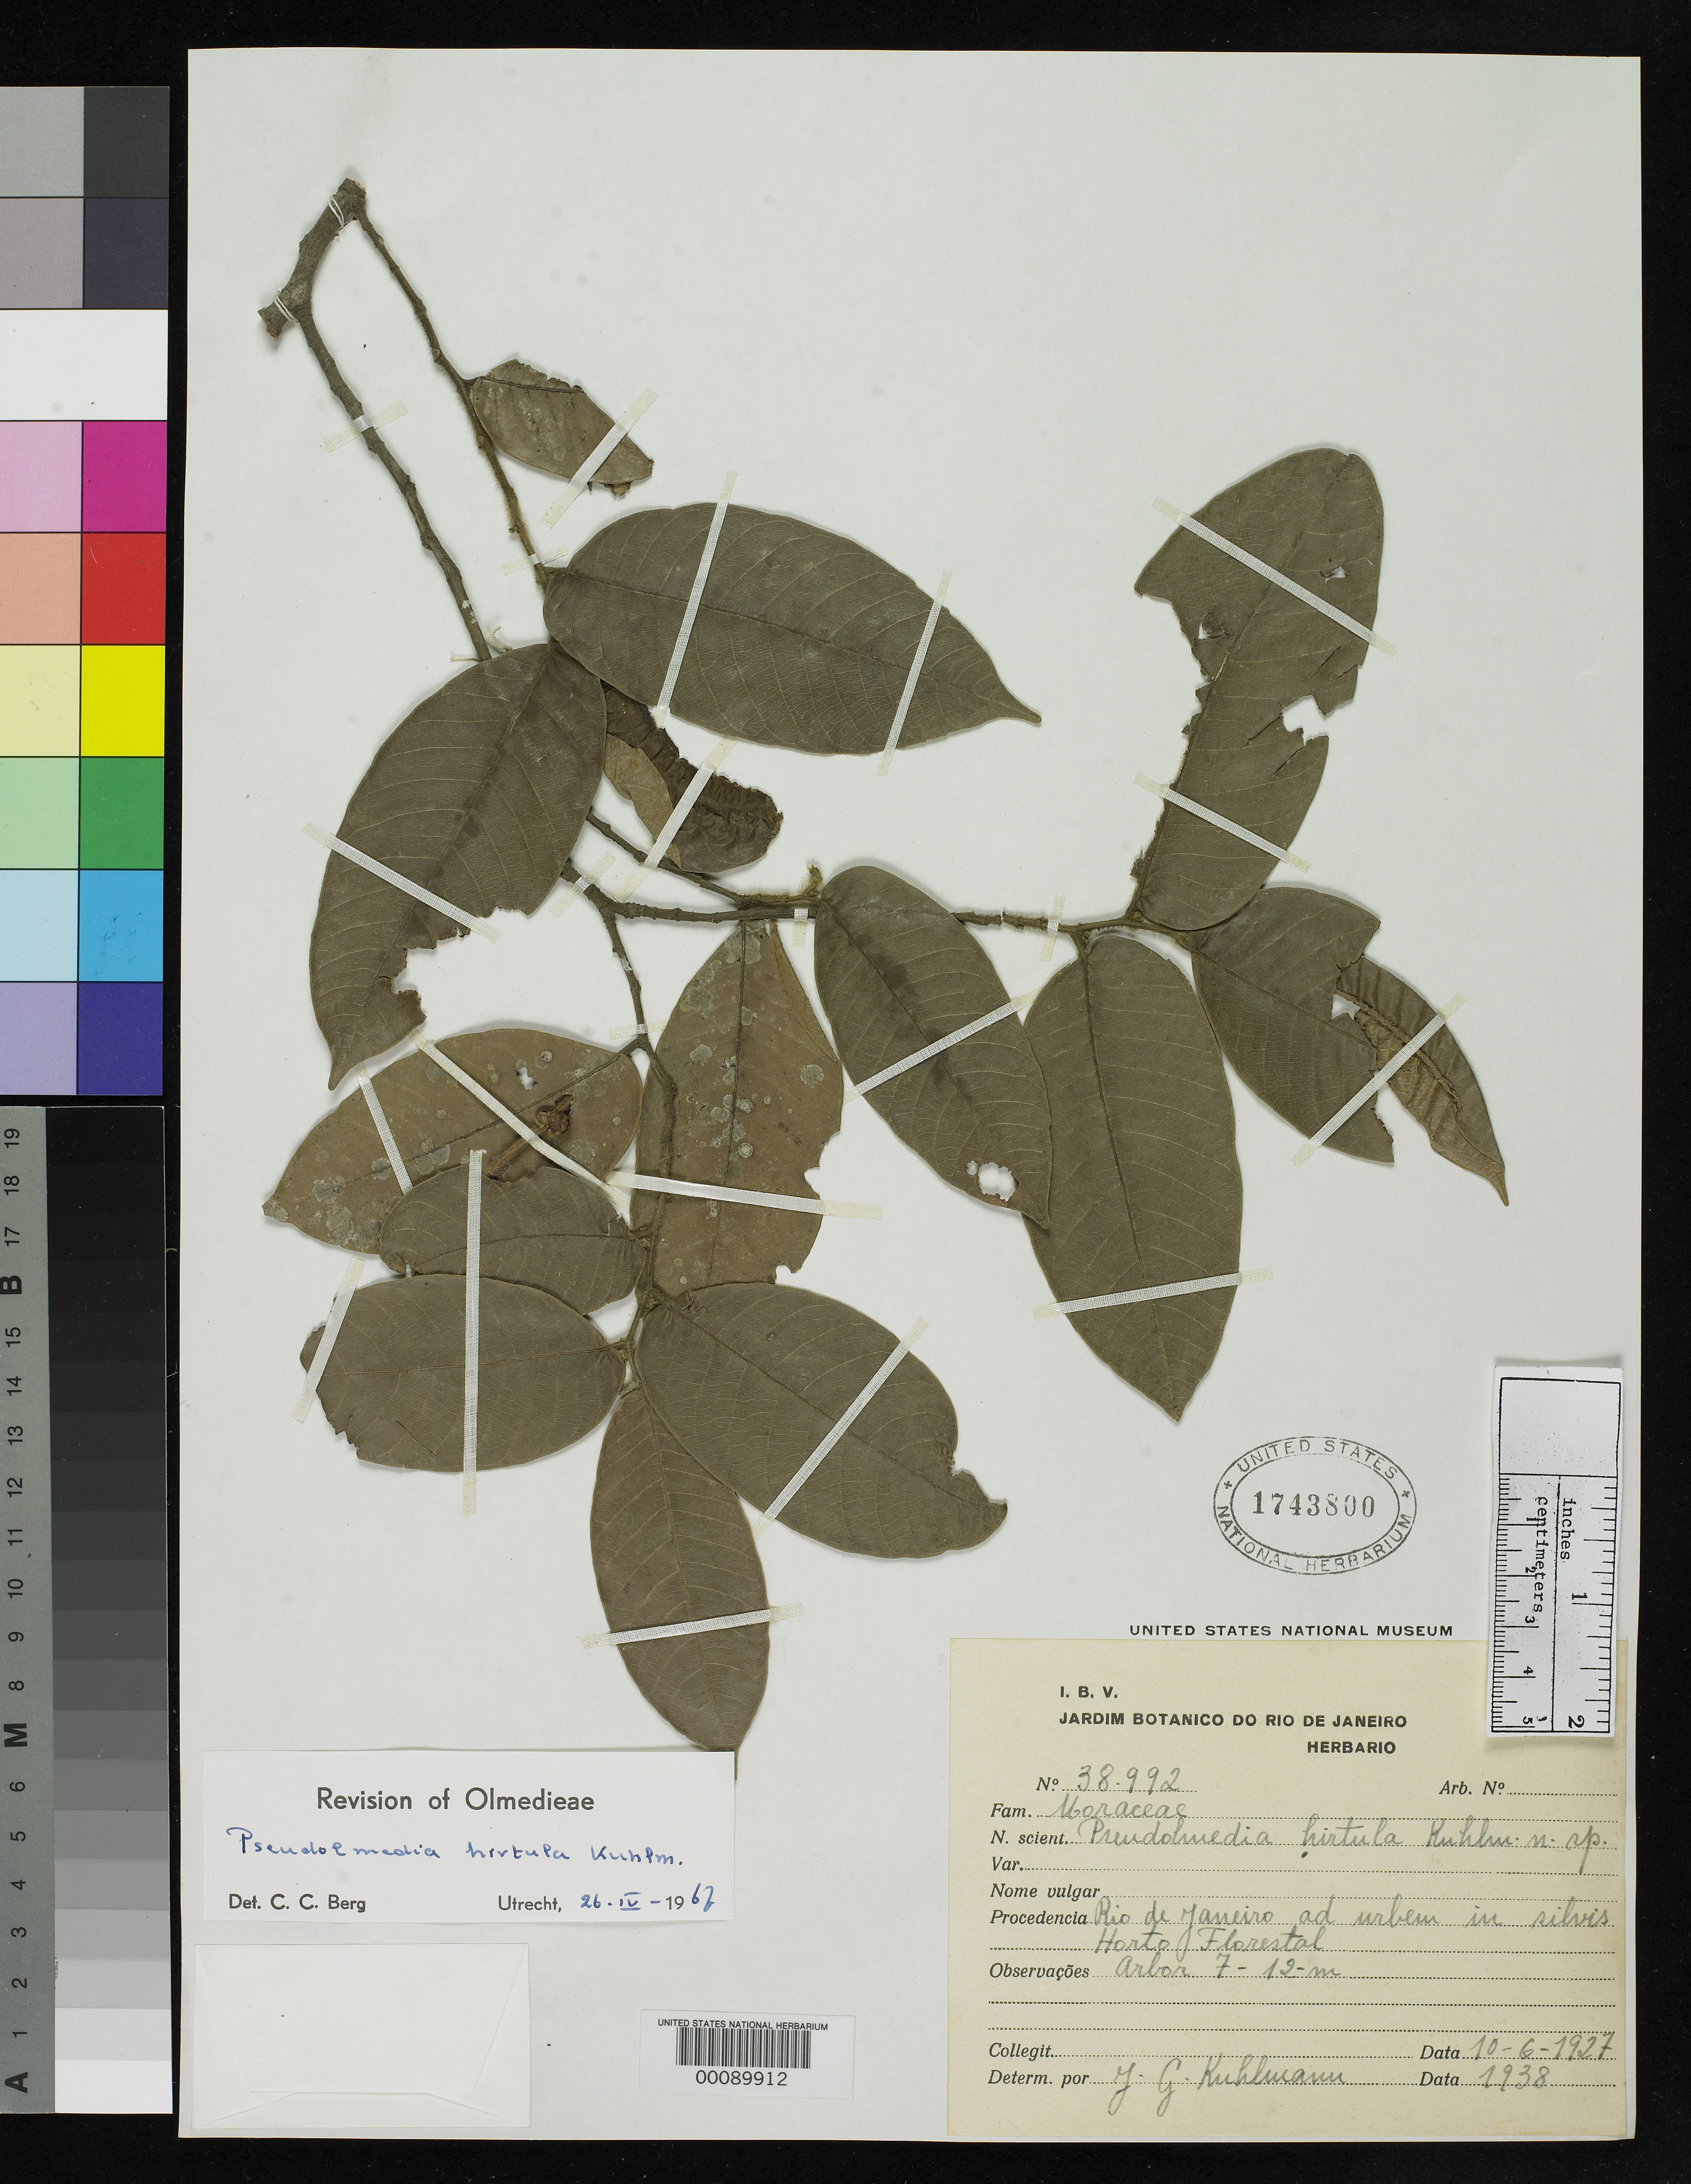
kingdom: Plantae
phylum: Tracheophyta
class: Magnoliopsida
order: Rosales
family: Moraceae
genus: Pseudolmedia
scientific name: Pseudolmedia hirtula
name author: Kuhlm.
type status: Isosyntype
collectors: J. G. Kuhlmann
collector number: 38992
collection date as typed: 06 Oct 1927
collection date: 1927-10-06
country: Brazil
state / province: Rio de janeiro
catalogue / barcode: US 1743800